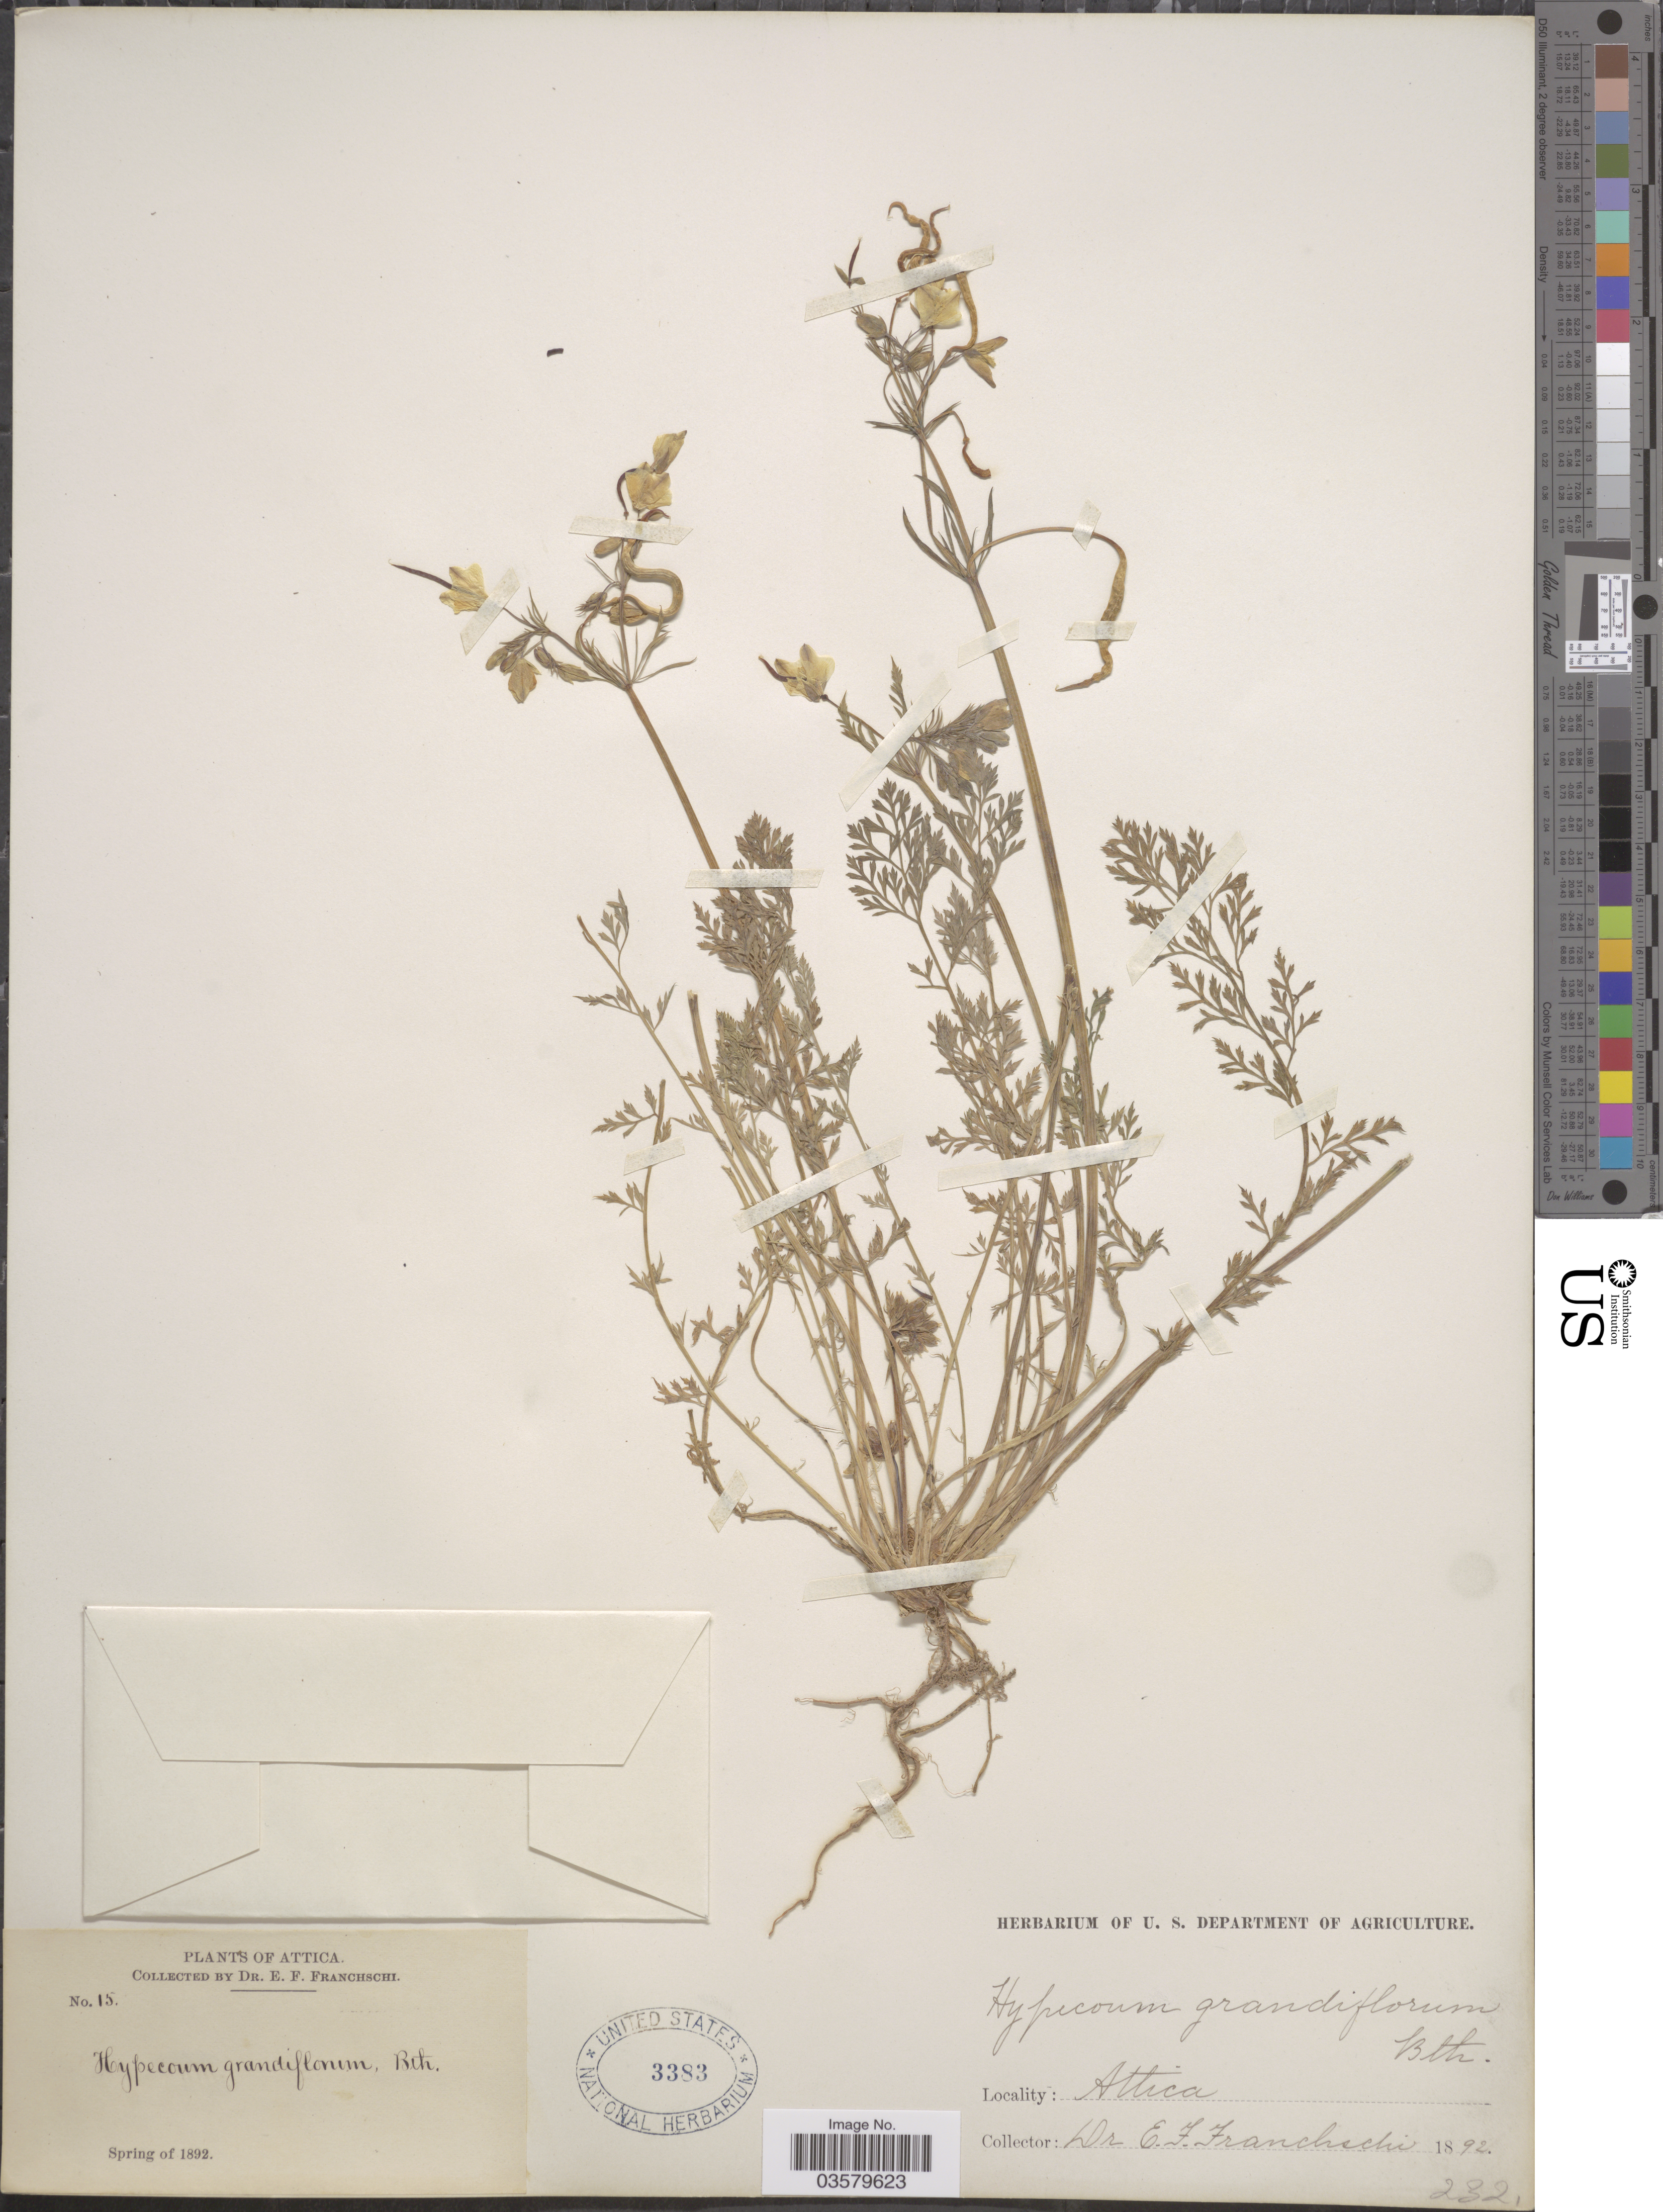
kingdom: Plantae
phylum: Tracheophyta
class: Magnoliopsida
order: Ranunculales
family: Papaveraceae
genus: Hypecoum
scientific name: Hypecoum grandiflorum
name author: Benth.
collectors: E. Franchschi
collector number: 15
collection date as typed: Spring of 1892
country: Greece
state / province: Attica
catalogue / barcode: US 3383